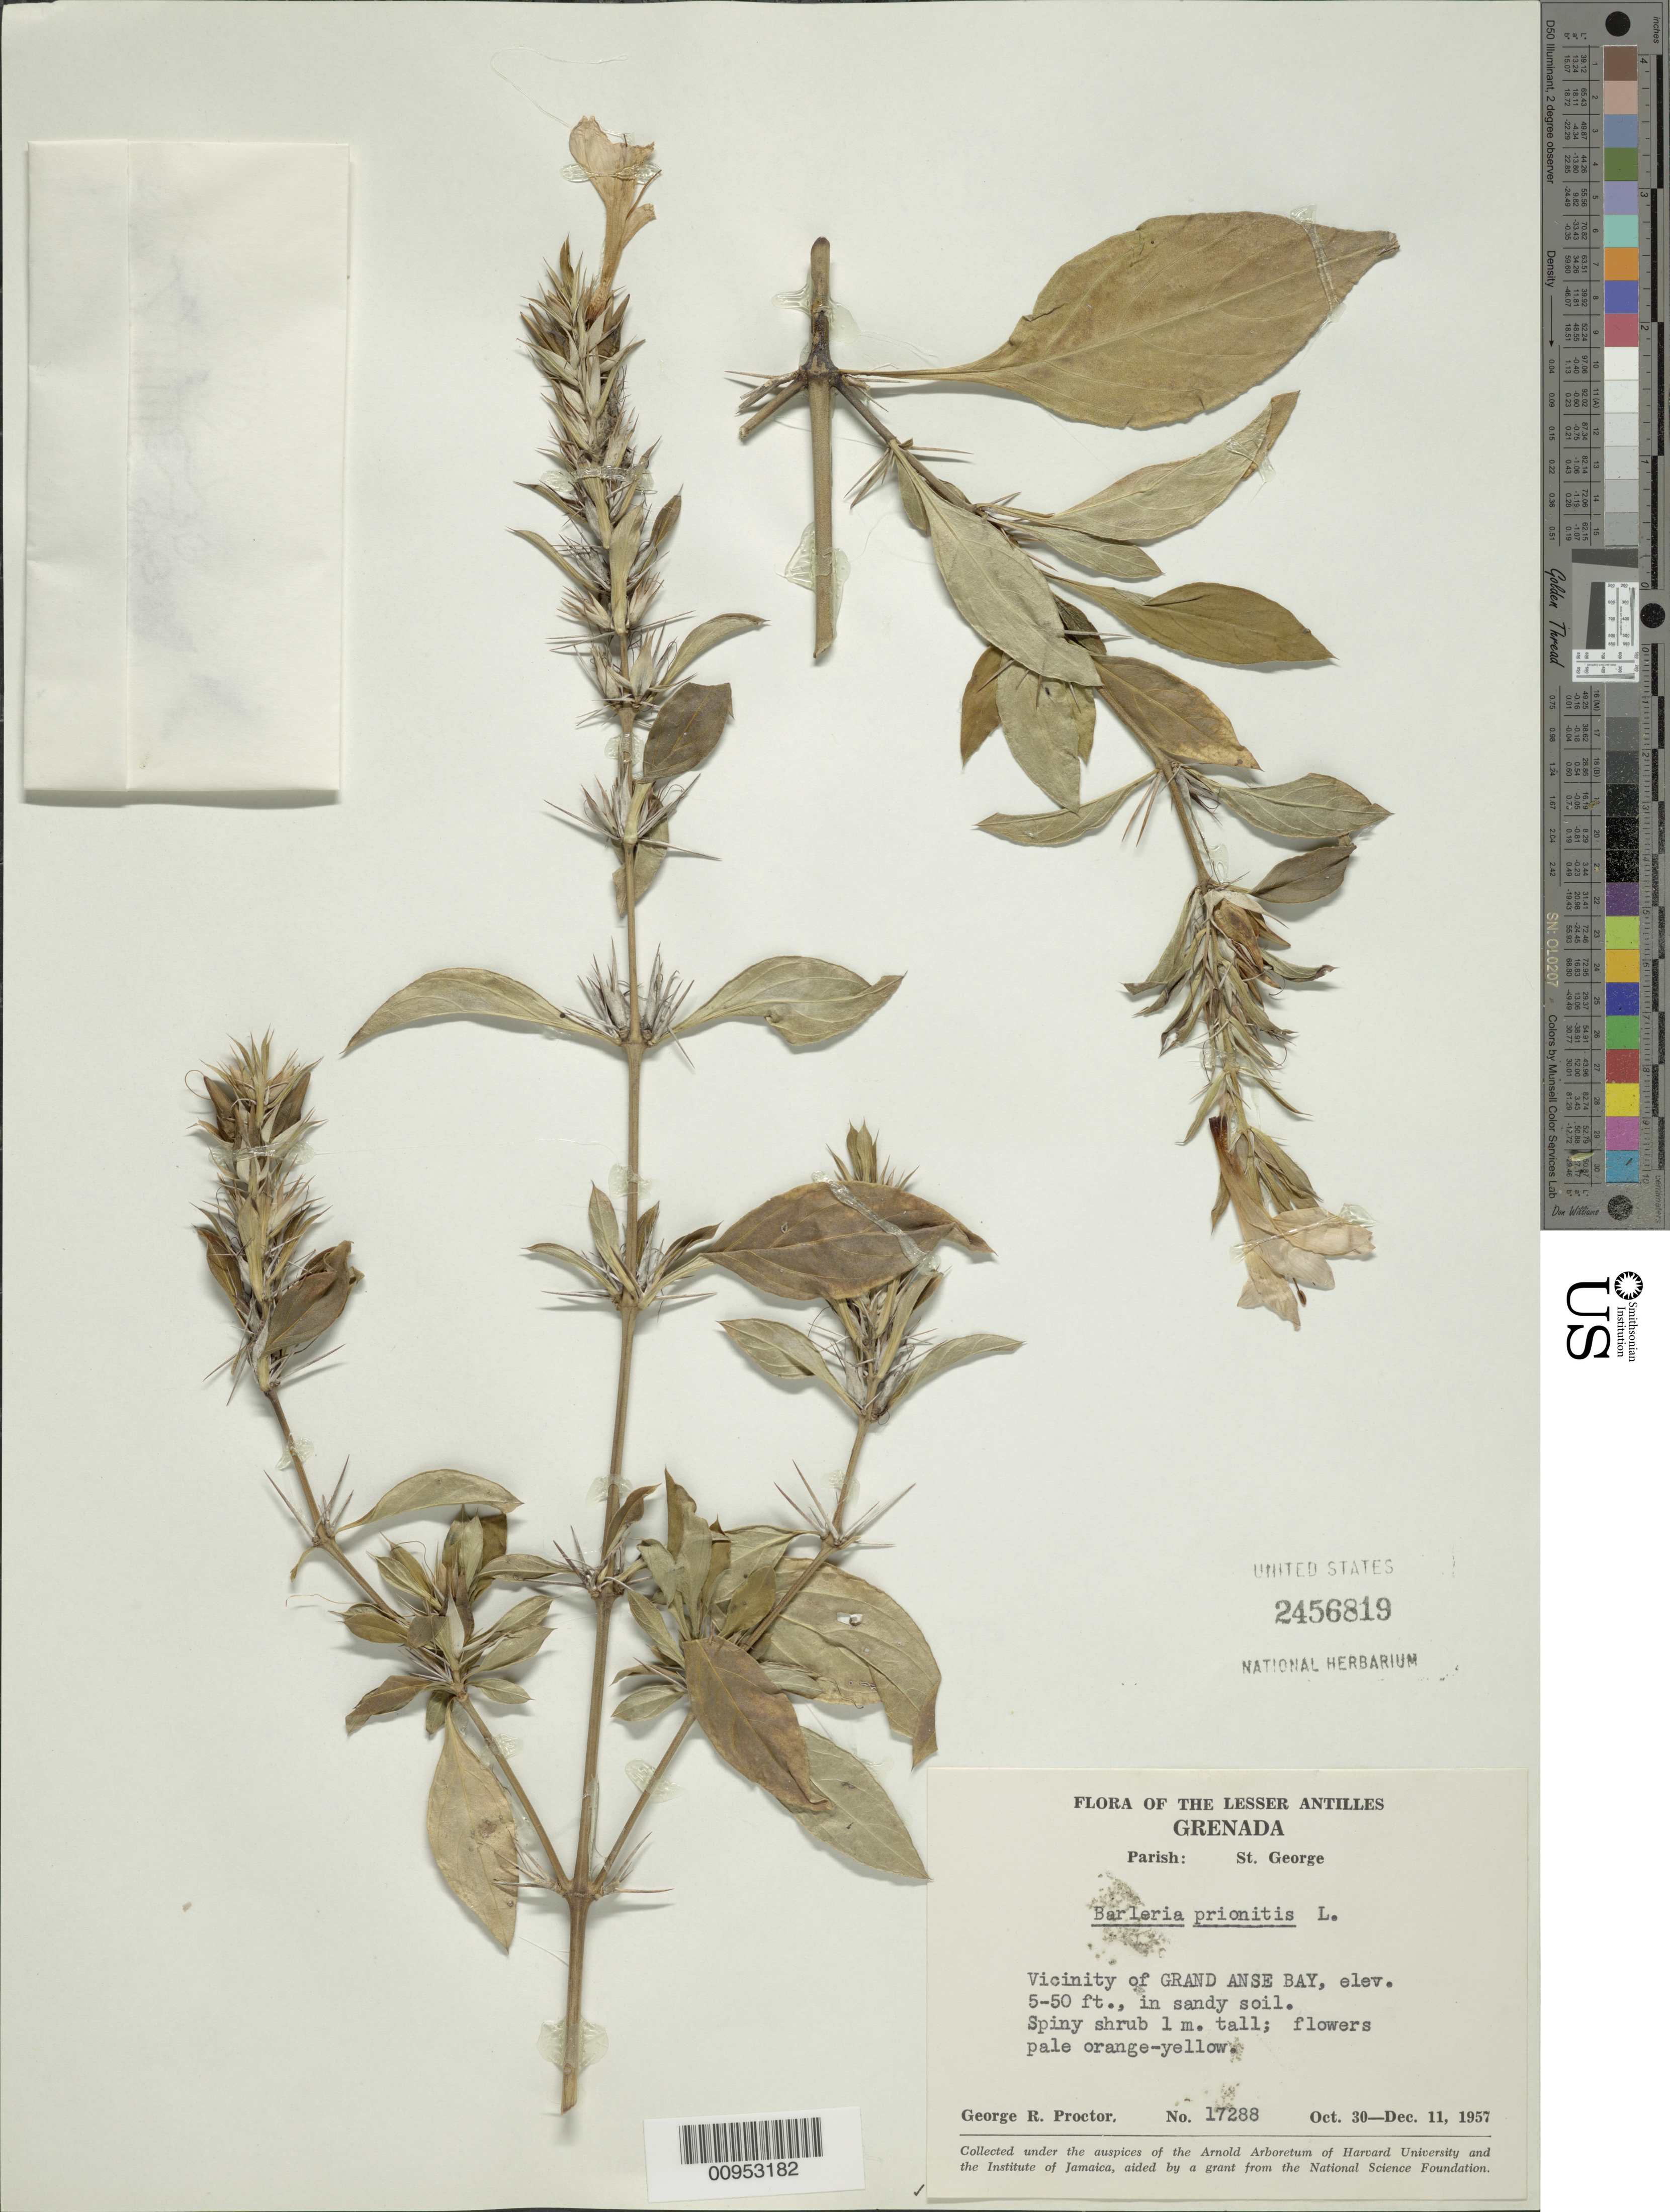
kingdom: Plantae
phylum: Tracheophyta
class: Magnoliopsida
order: Lamiales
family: Acanthaceae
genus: Barleria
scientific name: Barleria prionitis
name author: L.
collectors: G. R. Proctor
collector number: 17288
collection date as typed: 30 Oct 1957 to 11 Dec 1957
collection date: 1957-10-30/1957-12-11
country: Grenada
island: Grenada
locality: Vicinity of Grand Anse Bay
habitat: In sandy soil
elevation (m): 2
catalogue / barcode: US 2456819